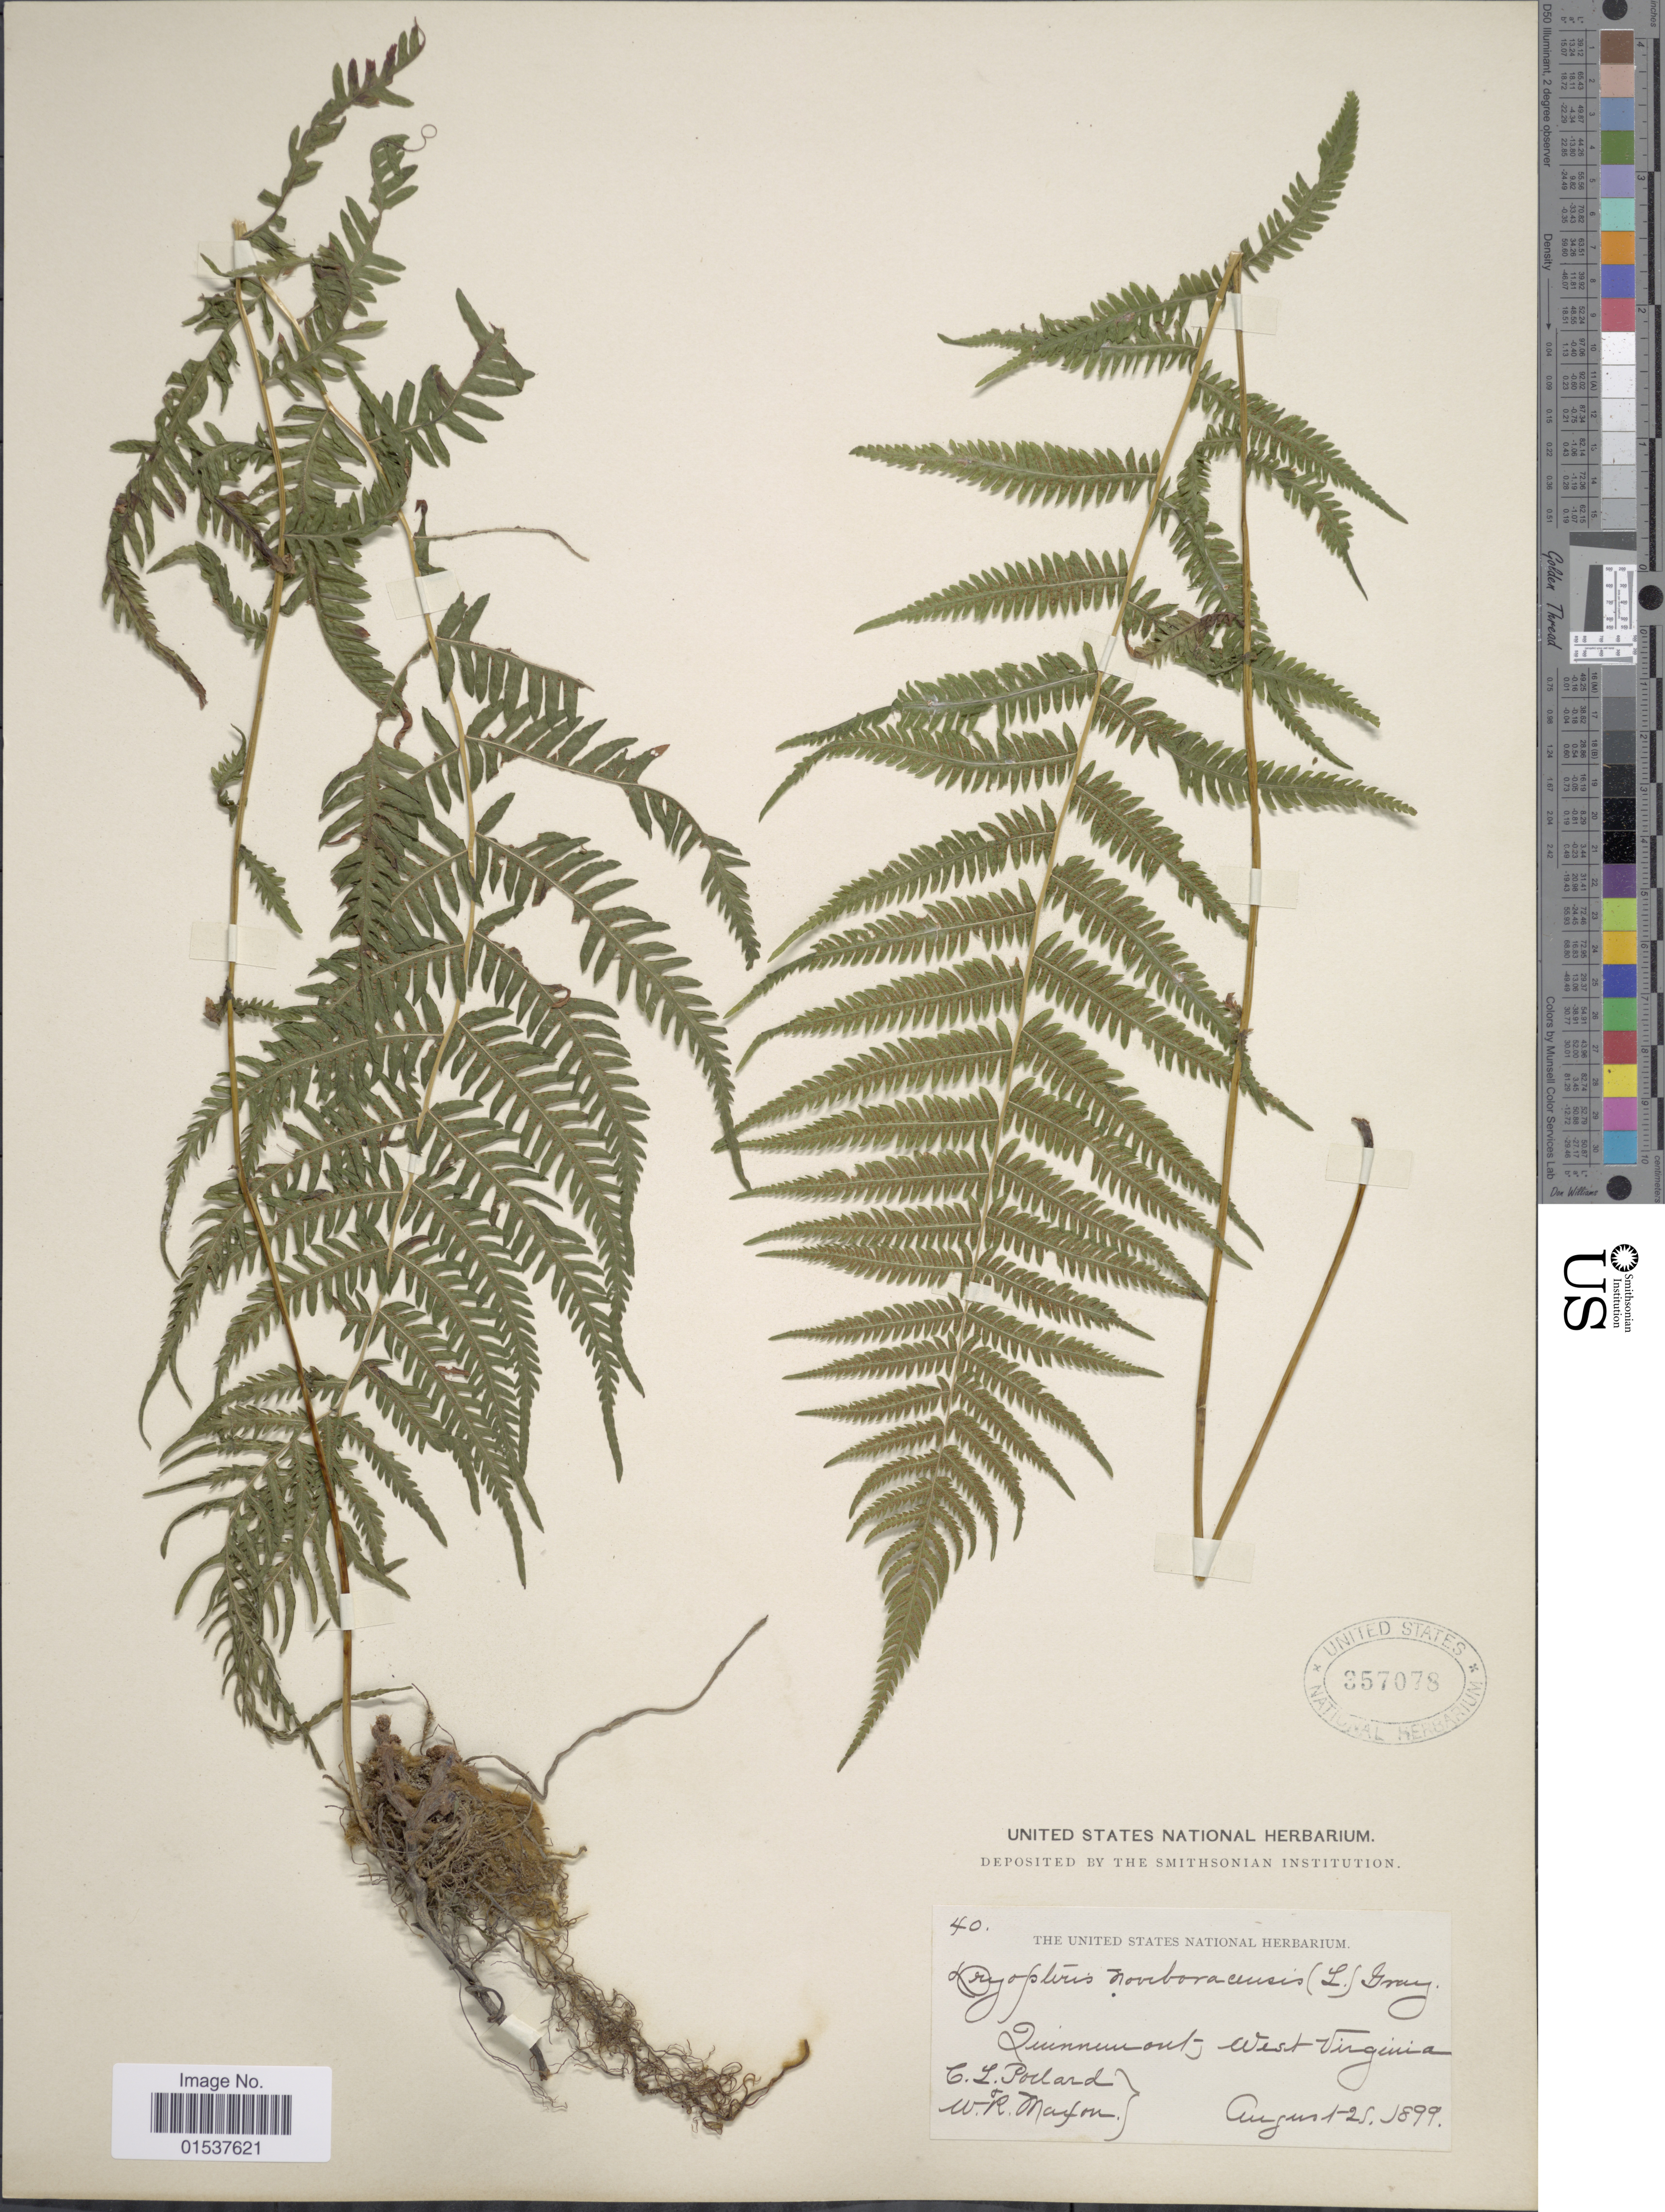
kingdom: Plantae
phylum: Tracheophyta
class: Polypodiopsida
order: Polypodiales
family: Thelypteridaceae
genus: Parathelypteris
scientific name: Parathelypteris noveboracensis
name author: (L.) Ching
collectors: C. L. Pollard & W. R. Maxon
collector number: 40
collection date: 1899-08-01/1899-08-25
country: United States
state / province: West Virginia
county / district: Fayette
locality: Quinnimont, West Virginia.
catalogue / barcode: US 357078